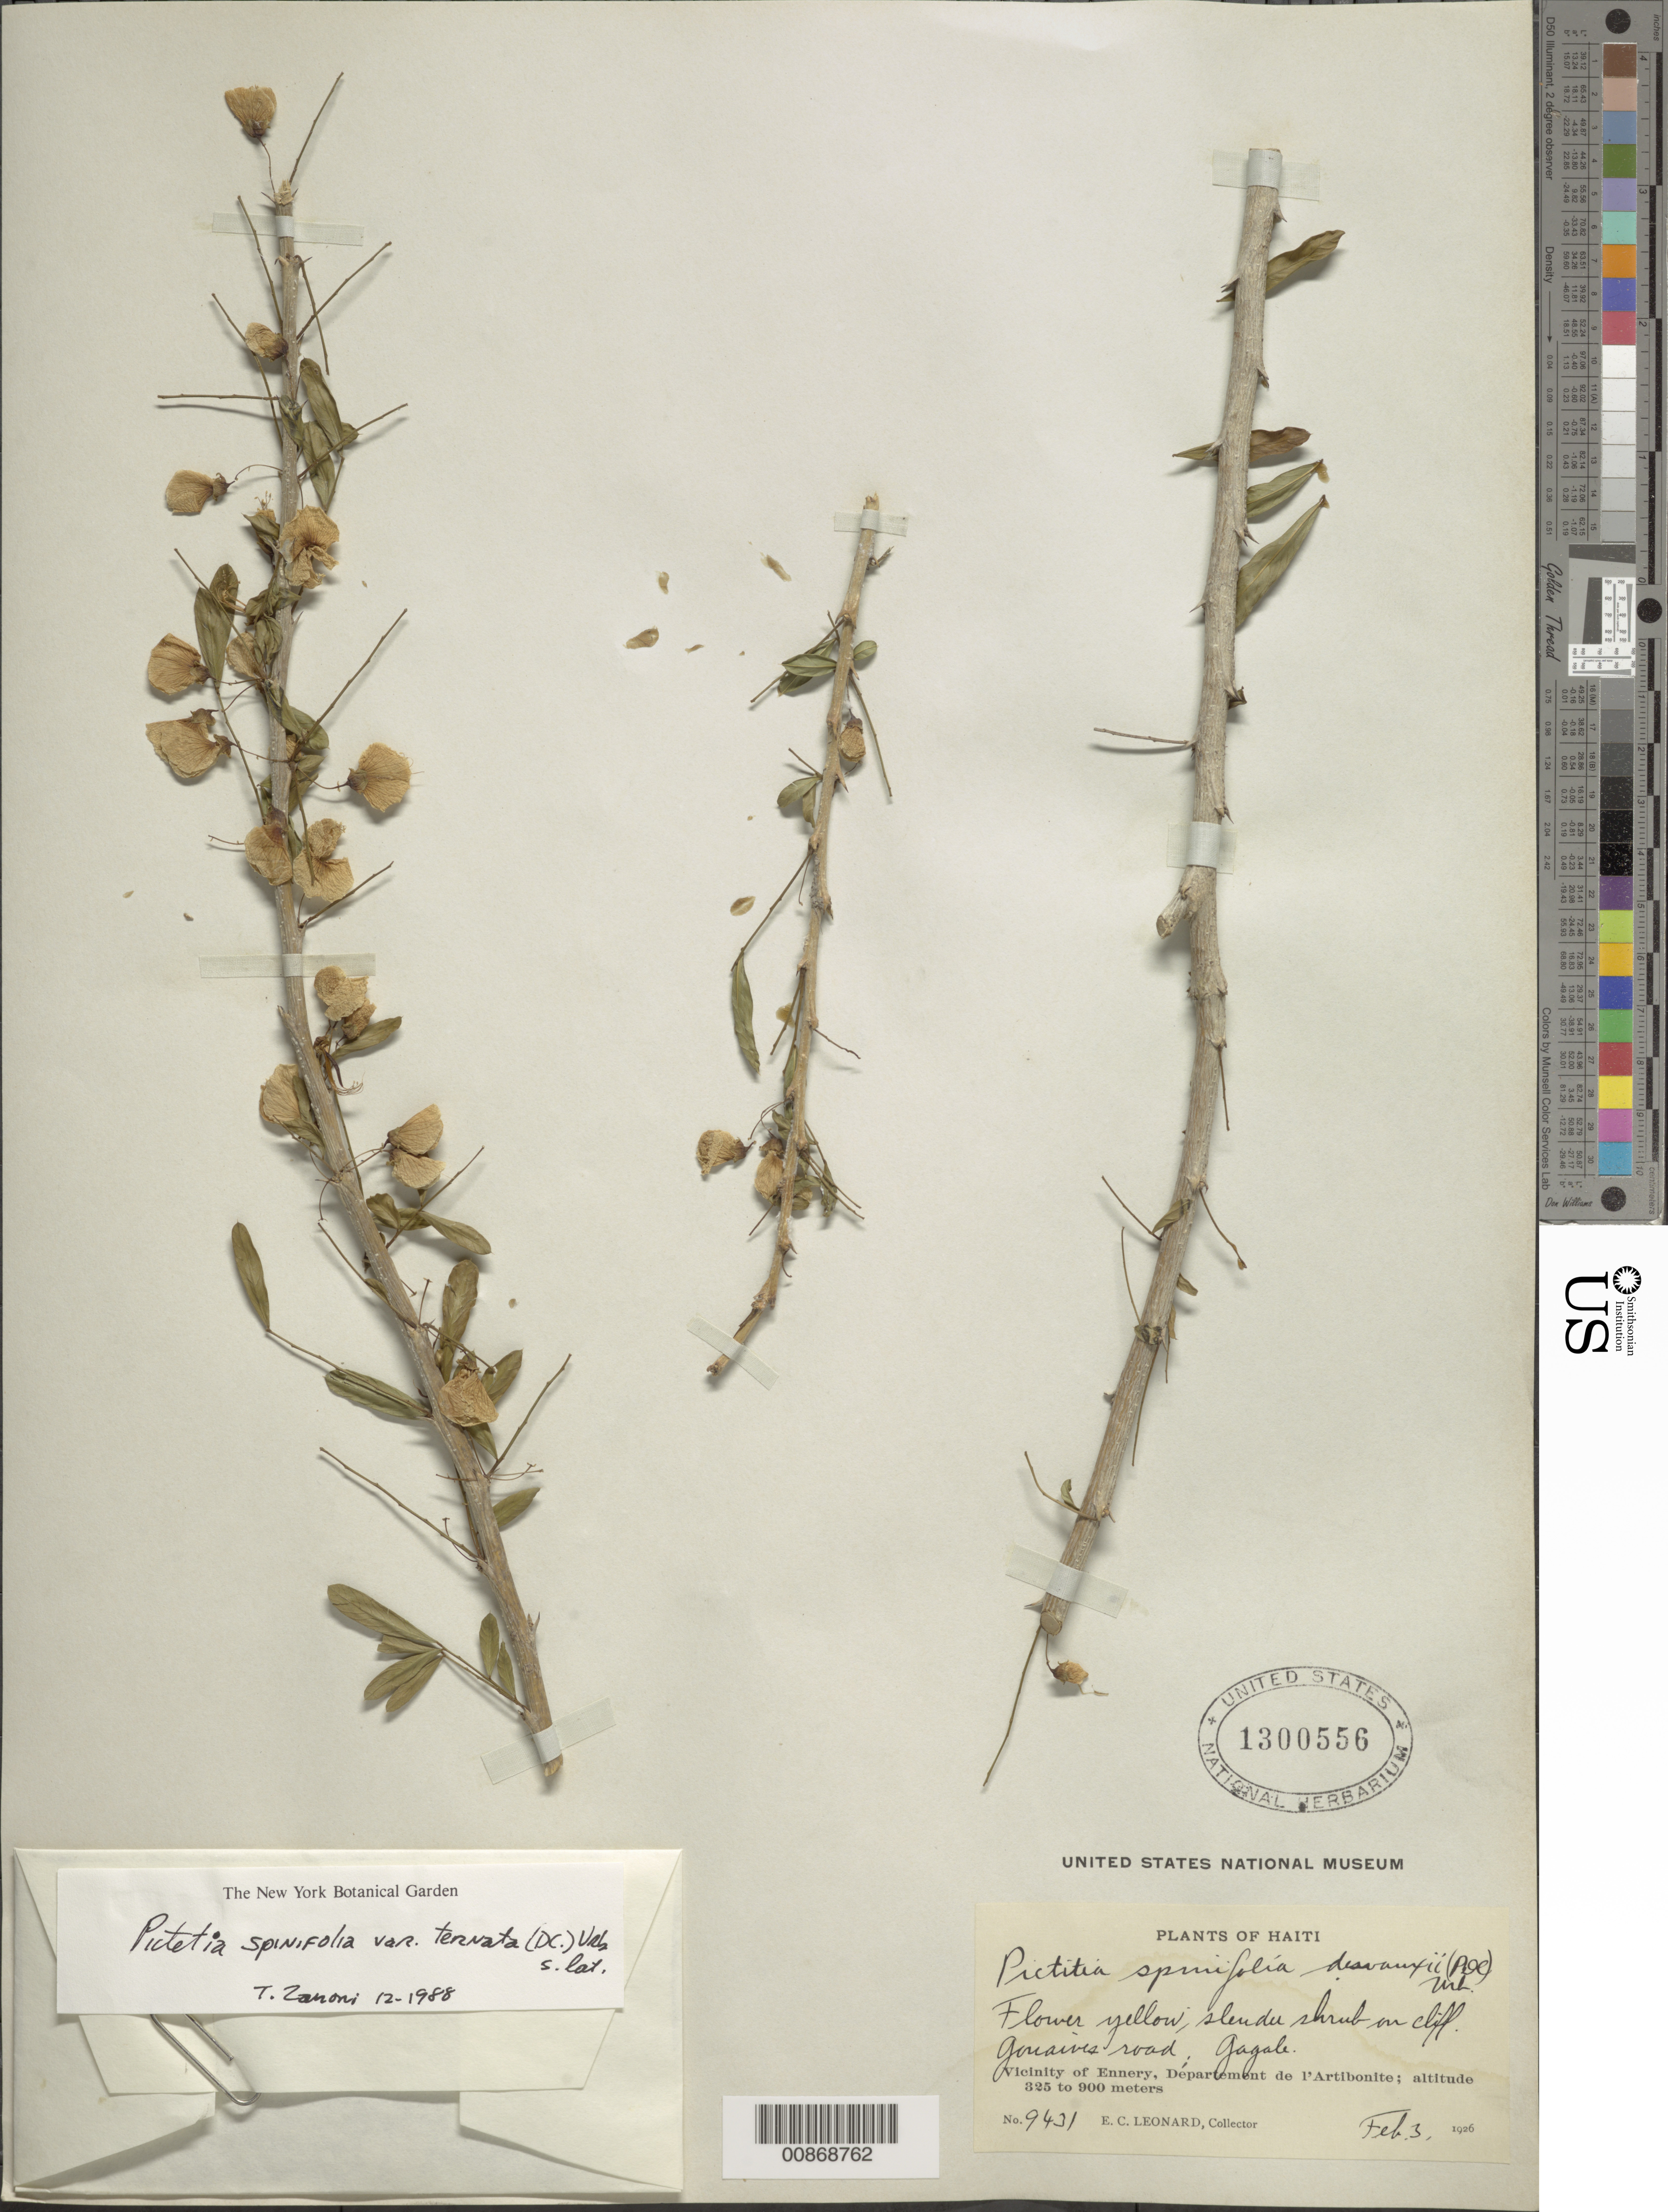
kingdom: Plantae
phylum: Tracheophyta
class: Magnoliopsida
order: Fabales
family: Fabaceae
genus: Pictetia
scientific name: Pictetia spinifolia var. ternata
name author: (Spreng. ex DC.) Urb.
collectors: E. C. Leonard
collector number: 9431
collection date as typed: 03 Feb 1926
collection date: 1926-02-03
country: Haiti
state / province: Artibonite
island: Hispaniola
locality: Vicinity of Ennery, Gonaives road; Gagale.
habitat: On cliff.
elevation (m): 325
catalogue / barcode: US 1300556